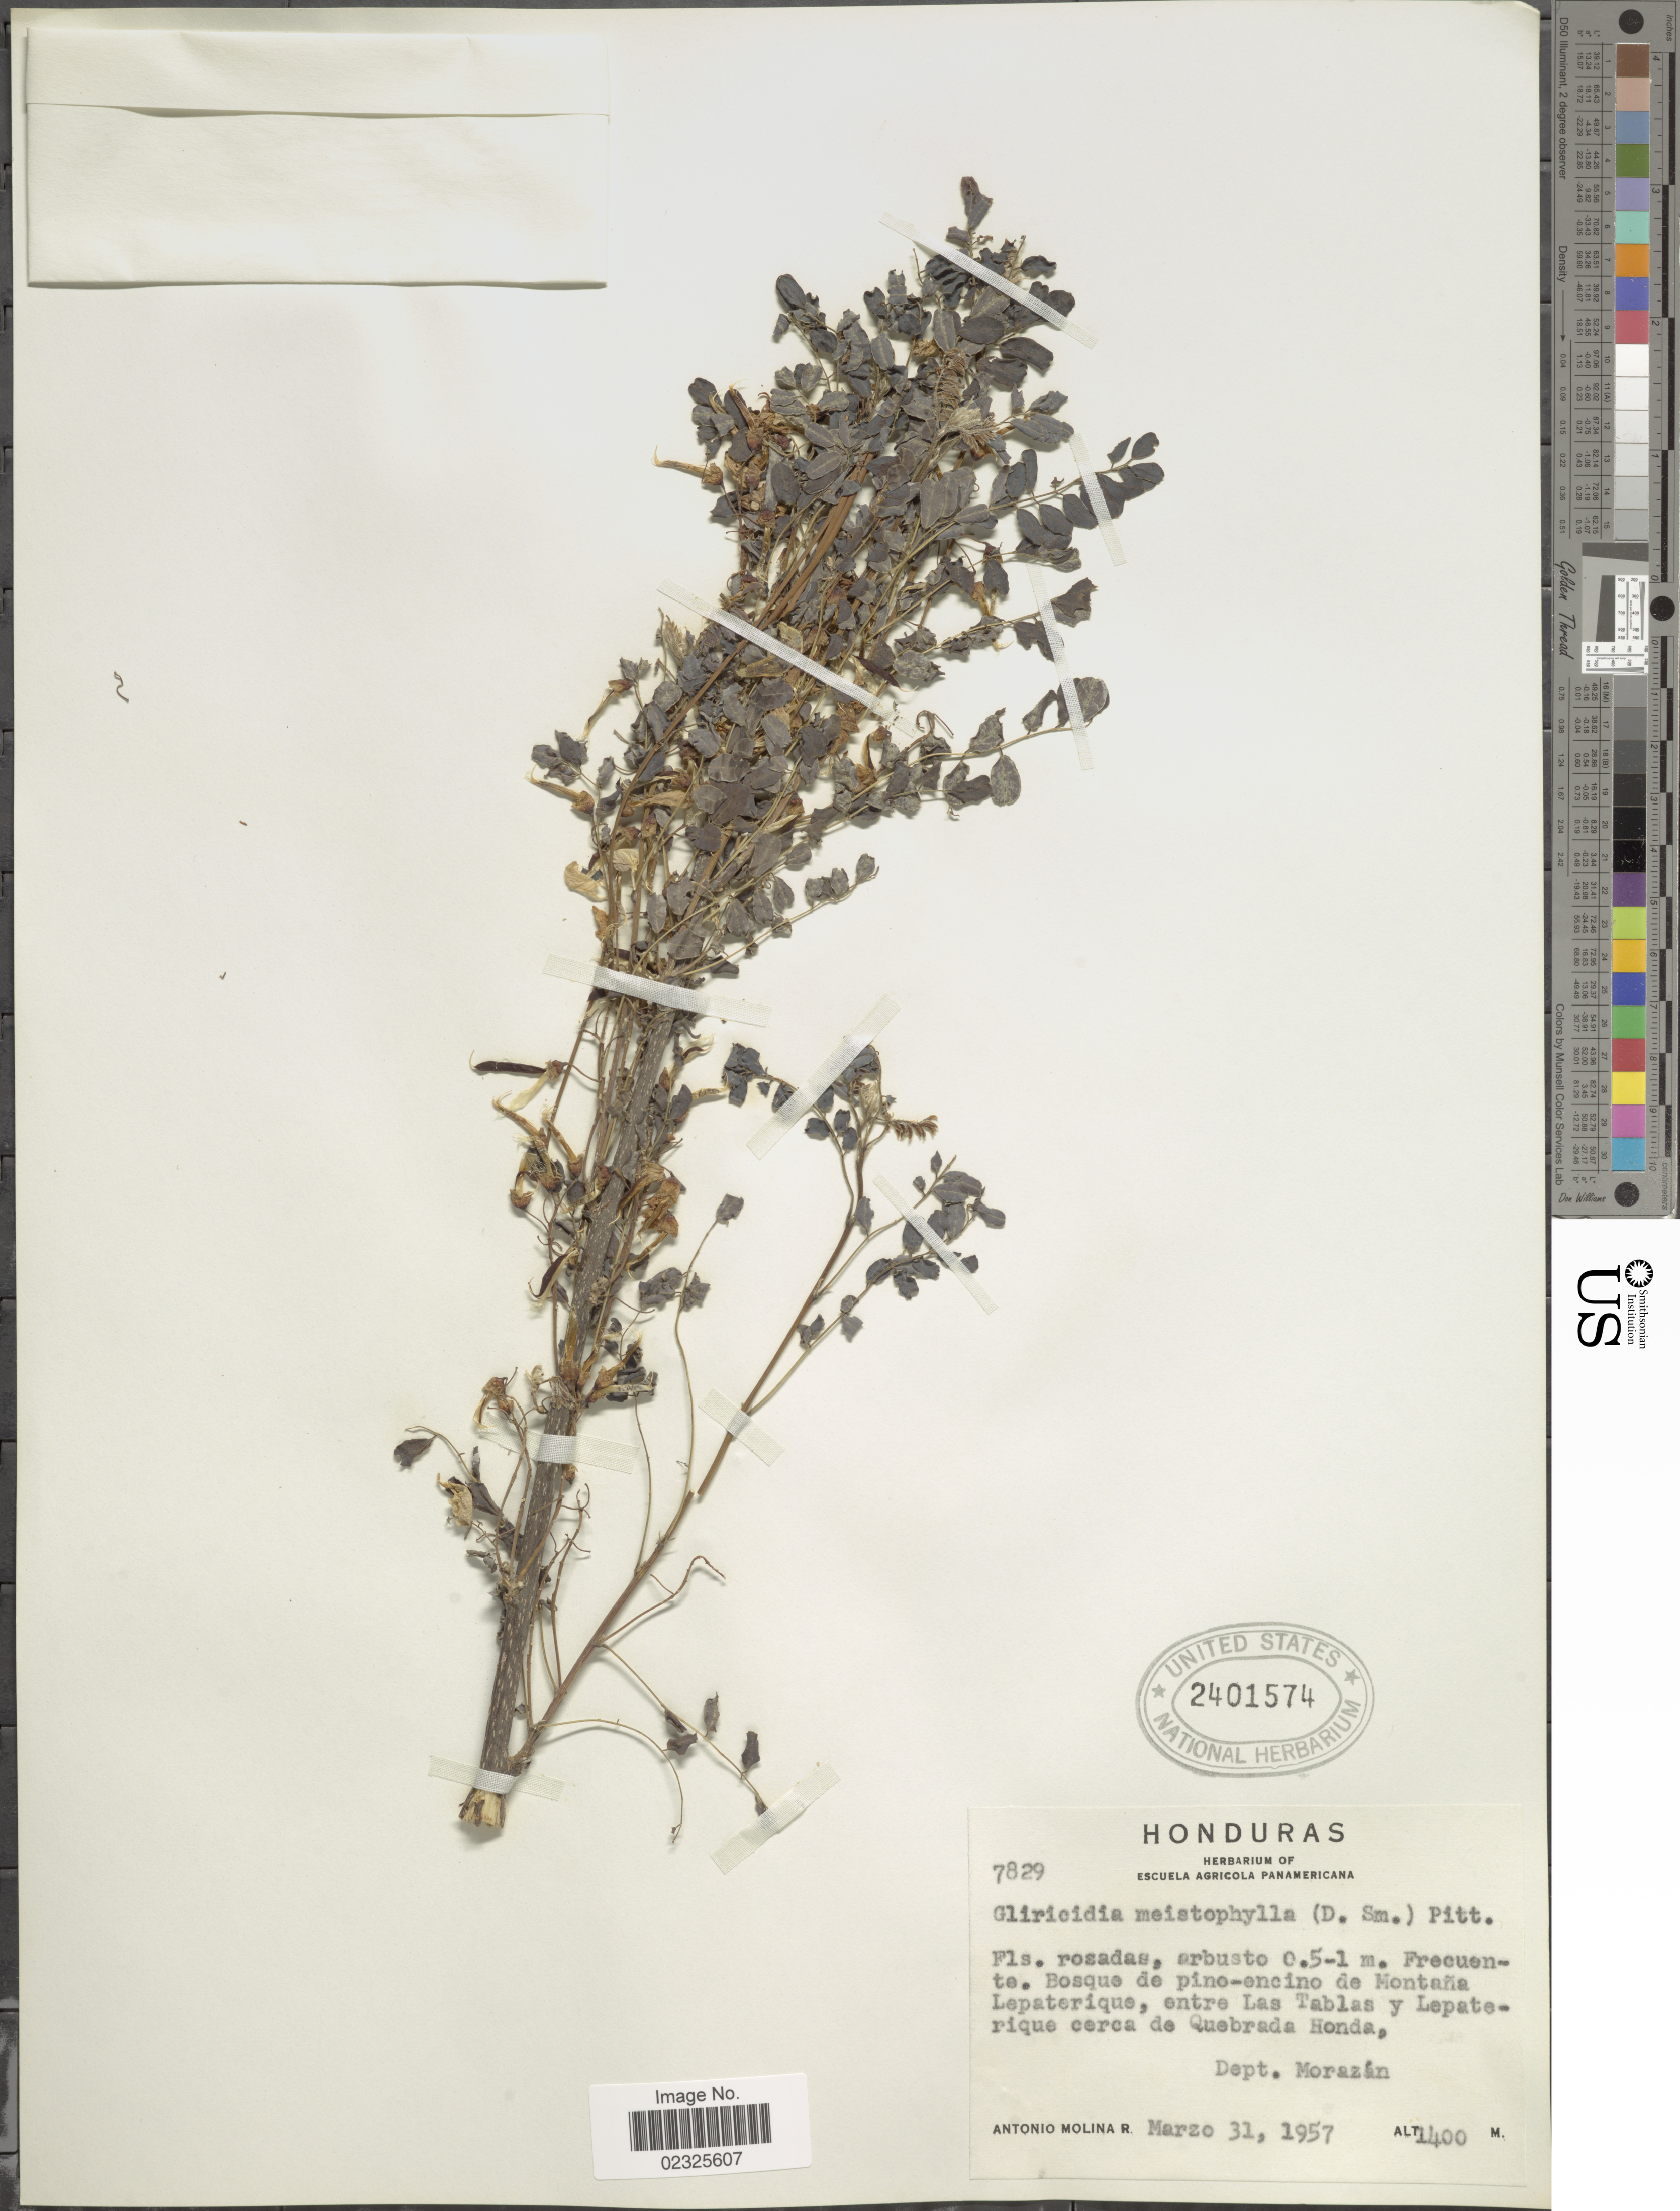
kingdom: Plantae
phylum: Tracheophyta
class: Magnoliopsida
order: Fabales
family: Fabaceae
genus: Gliricidia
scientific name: Gliricidia meistophylla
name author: (Donn. Sm.) Pittier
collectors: A. Molina R.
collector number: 7829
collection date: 1957-03-31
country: Guatemala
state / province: Baja Verapaz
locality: Bosque de pino-encino de Montaña Lepaterique, entre Las Tablas y Lepaterique cerca de Quebrada Honda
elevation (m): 1400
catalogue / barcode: US 2401574